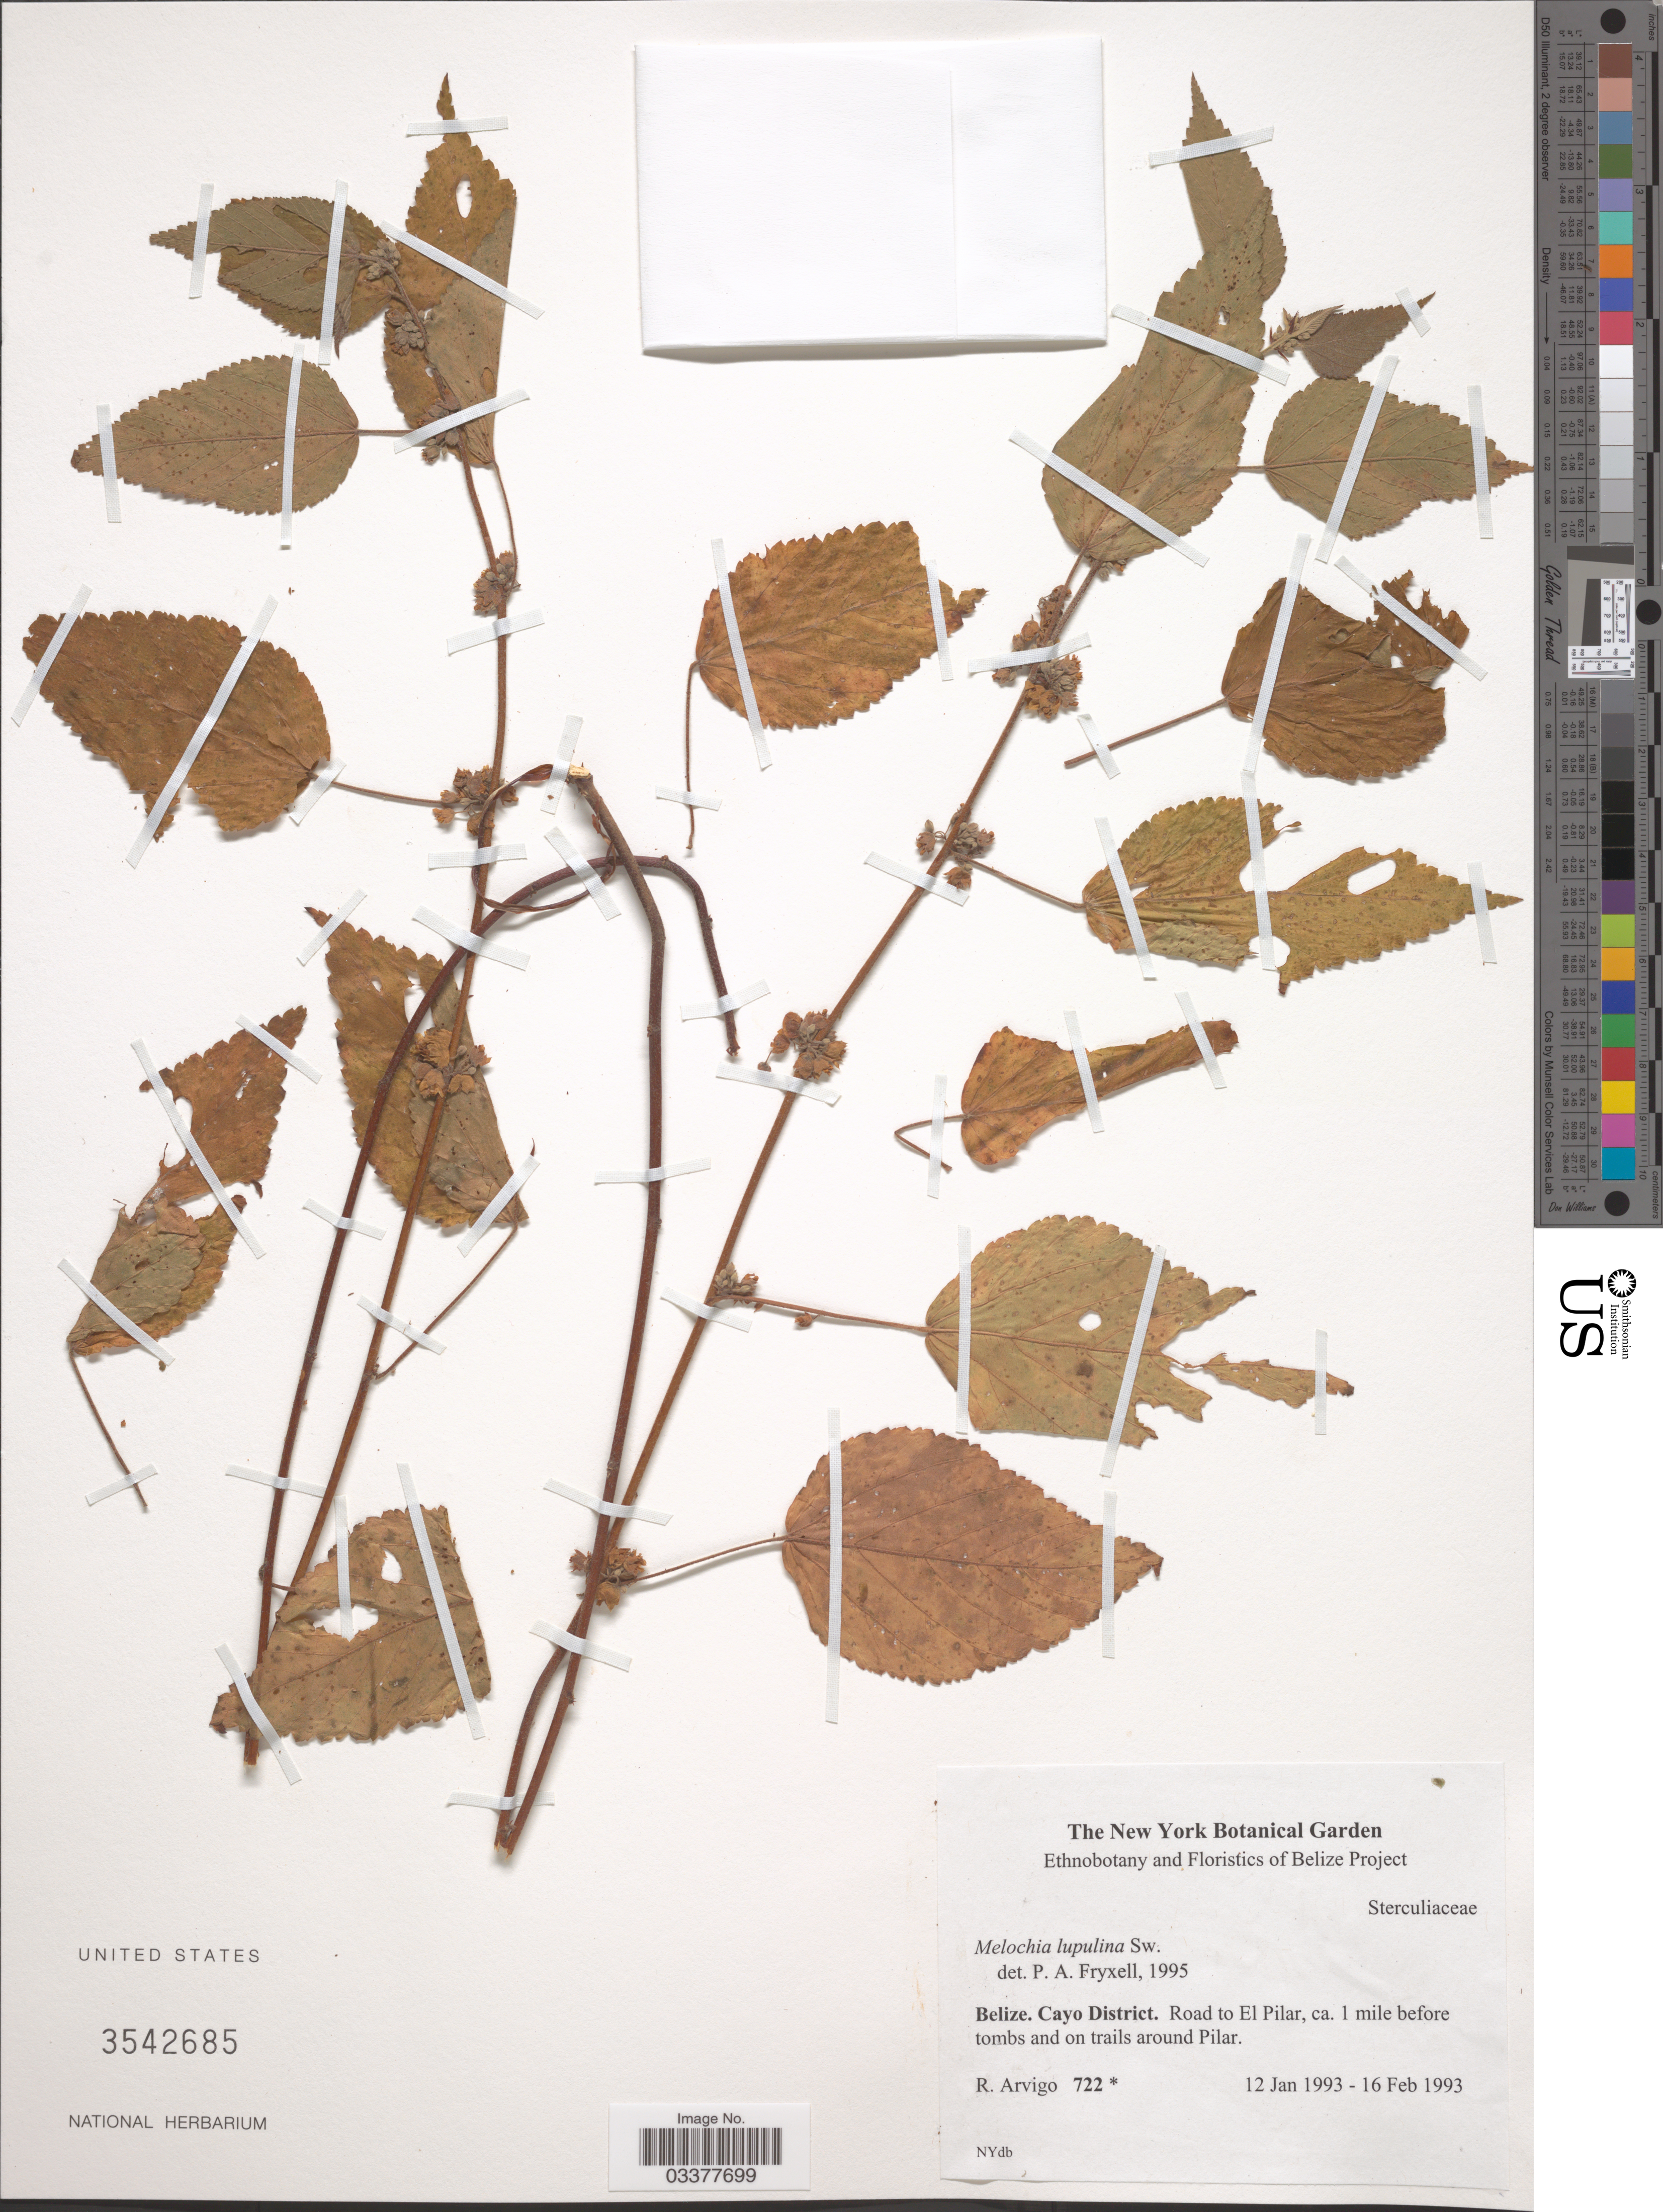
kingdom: Plantae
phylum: Tracheophyta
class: Magnoliopsida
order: Malvales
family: Malvaceae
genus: Melochia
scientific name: Melochia lupulina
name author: Sw.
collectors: R. Arvigo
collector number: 722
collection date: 1993-01-12/1993-02-16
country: Belize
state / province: Cayo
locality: Cayo District. Road to El Pilar, ca. 1 mile before tombs and on trails around Pilar.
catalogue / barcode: US 3542685